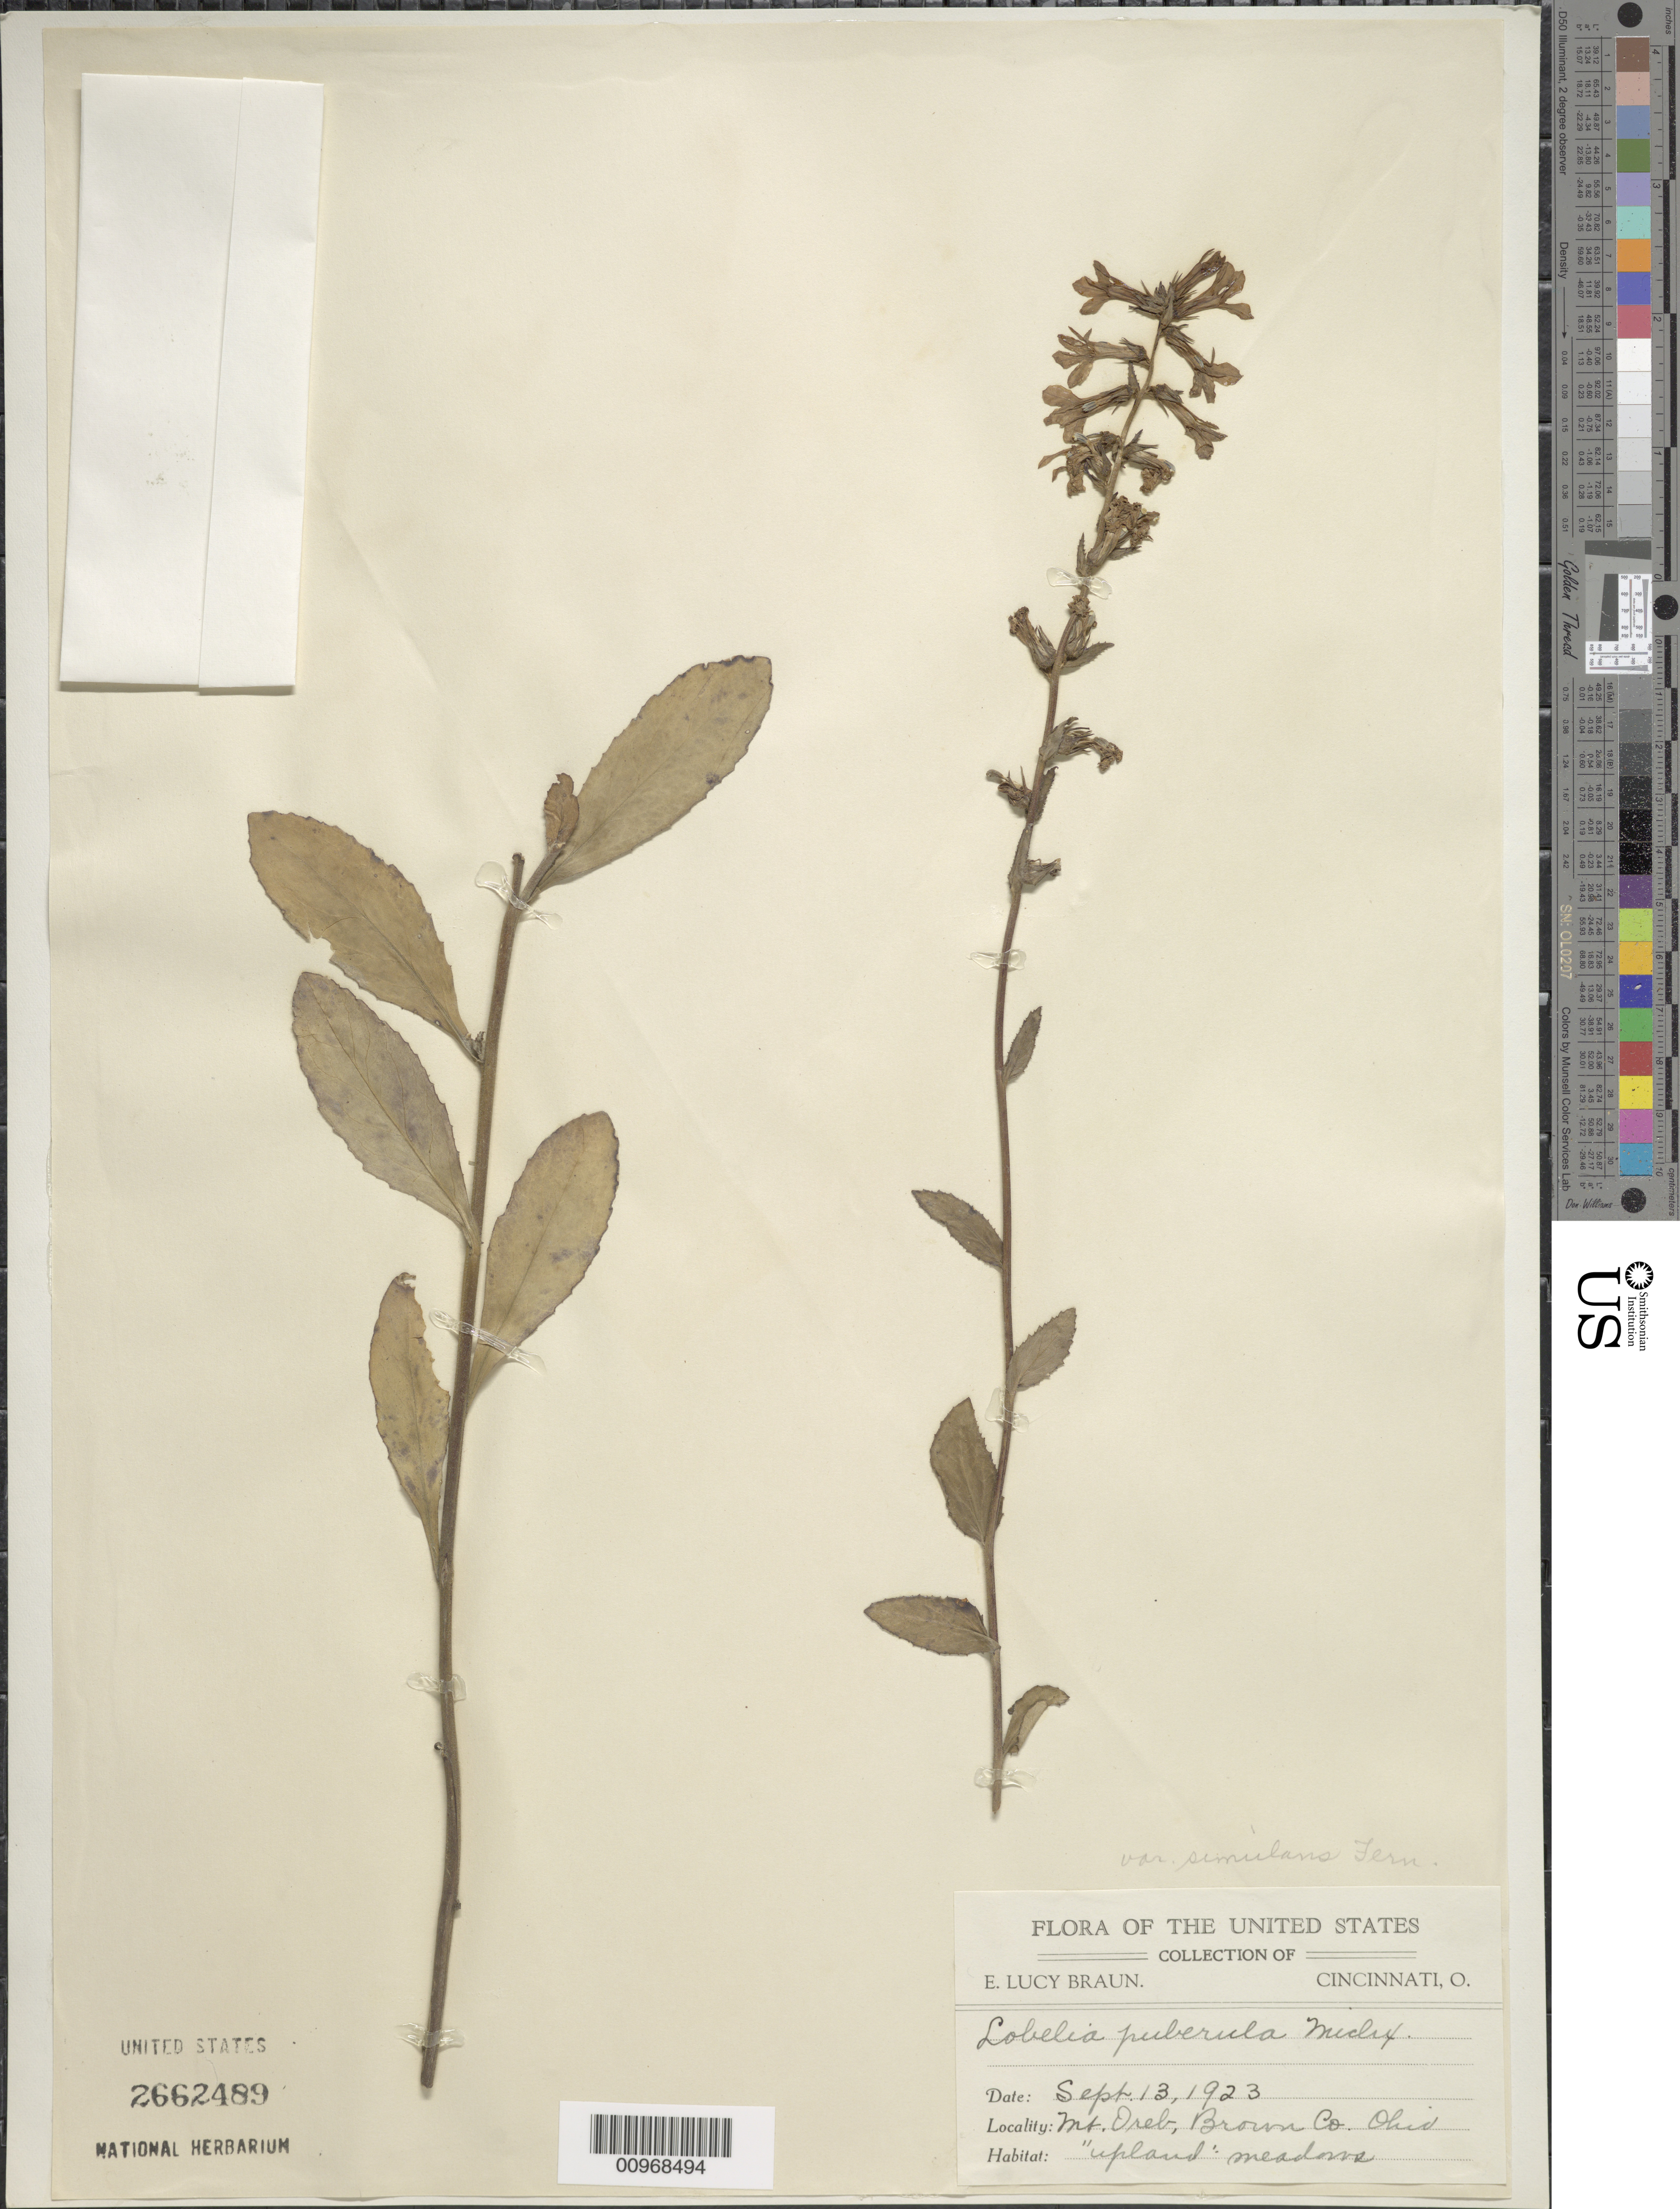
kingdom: Plantae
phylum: Tracheophyta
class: Magnoliopsida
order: Asterales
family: Campanulaceae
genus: Lobelia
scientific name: Lobelia puberula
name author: Michx.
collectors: E. L. Braun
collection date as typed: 13 Sep 1923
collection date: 1923-09-13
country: United States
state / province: Ohio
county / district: Brown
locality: Mt. oreb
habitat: "upland" meadow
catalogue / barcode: US 2662489